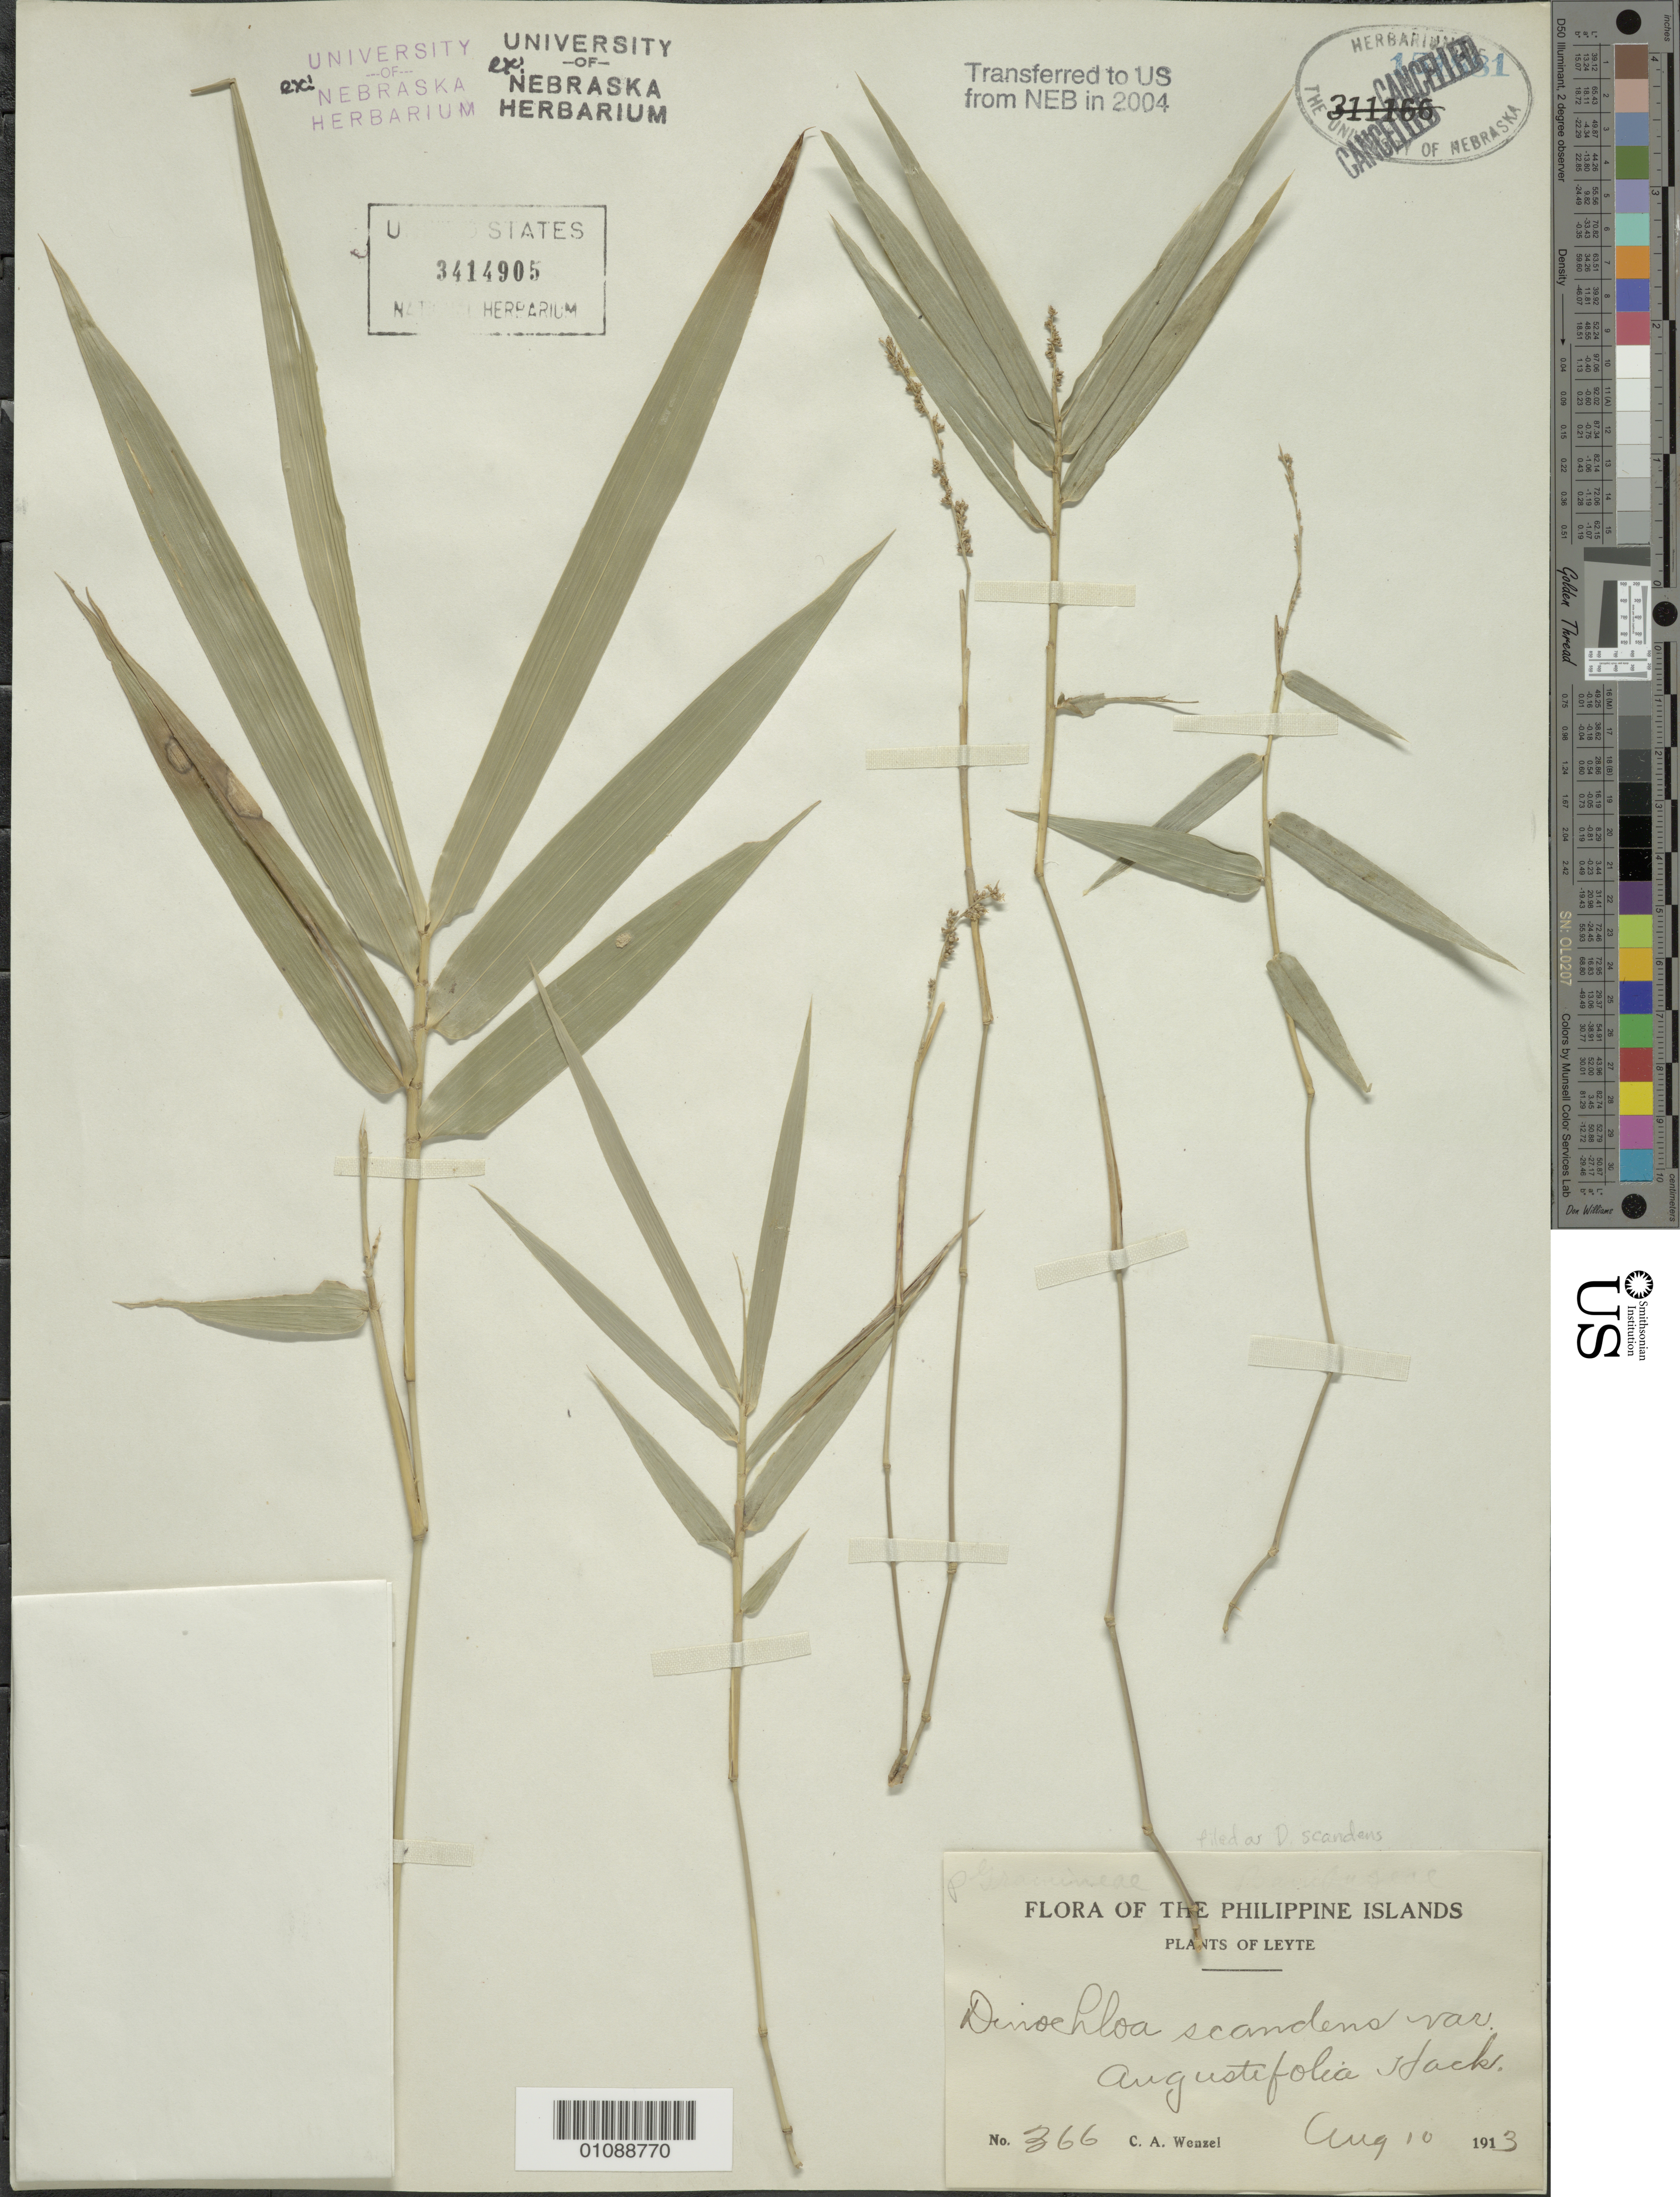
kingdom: Plantae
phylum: Tracheophyta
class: Liliopsida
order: Poales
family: Poaceae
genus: Dinochloa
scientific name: Dinochloa scandens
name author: (Blume ex Nees) Kuntze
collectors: C. Wenzel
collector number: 366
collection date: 1913-08-10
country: Philippines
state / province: Eastern Visayas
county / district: Leyte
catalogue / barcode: US 3414905